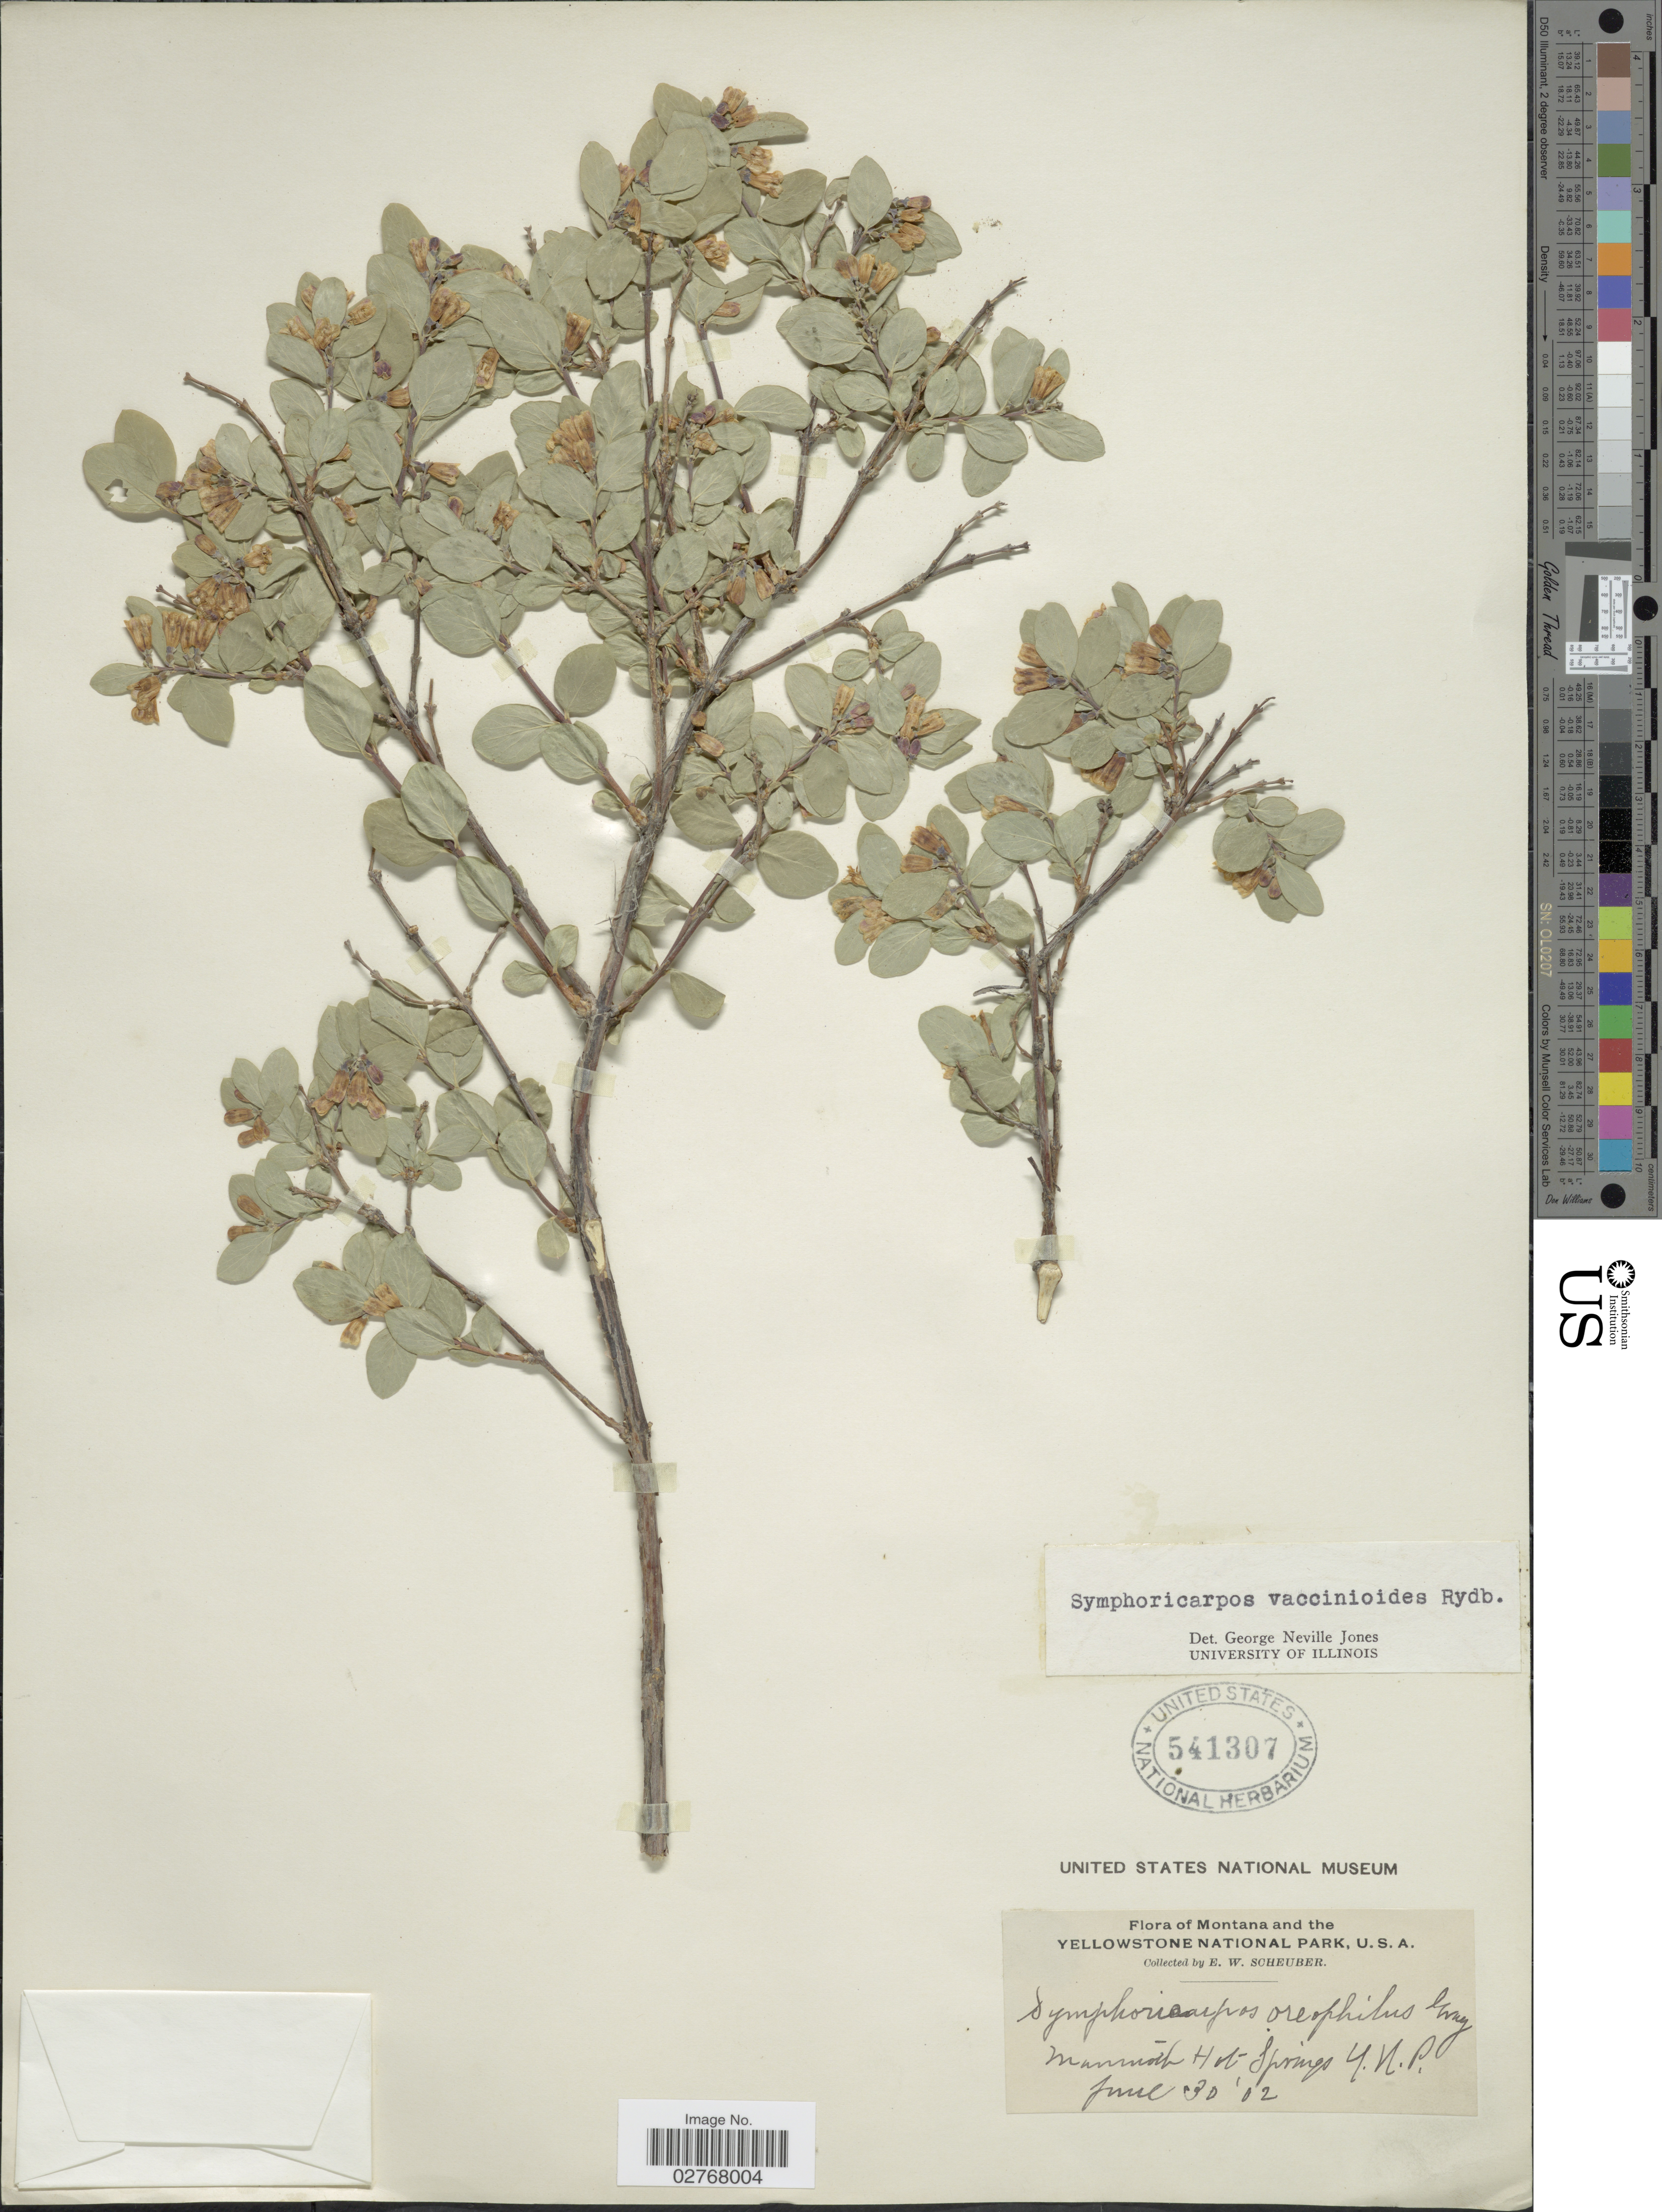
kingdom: Plantae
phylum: Tracheophyta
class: Magnoliopsida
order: Dipsacales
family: Caprifoliaceae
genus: Symphoricarpos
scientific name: Symphoricarpos vaccinioides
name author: Rydb.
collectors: E. Scheuber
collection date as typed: Transcribed d/m/y: 30/6/2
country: United States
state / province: Montana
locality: Montana and the Yellowstone National Park, Mammoth Hot Springs.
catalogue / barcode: US 541307